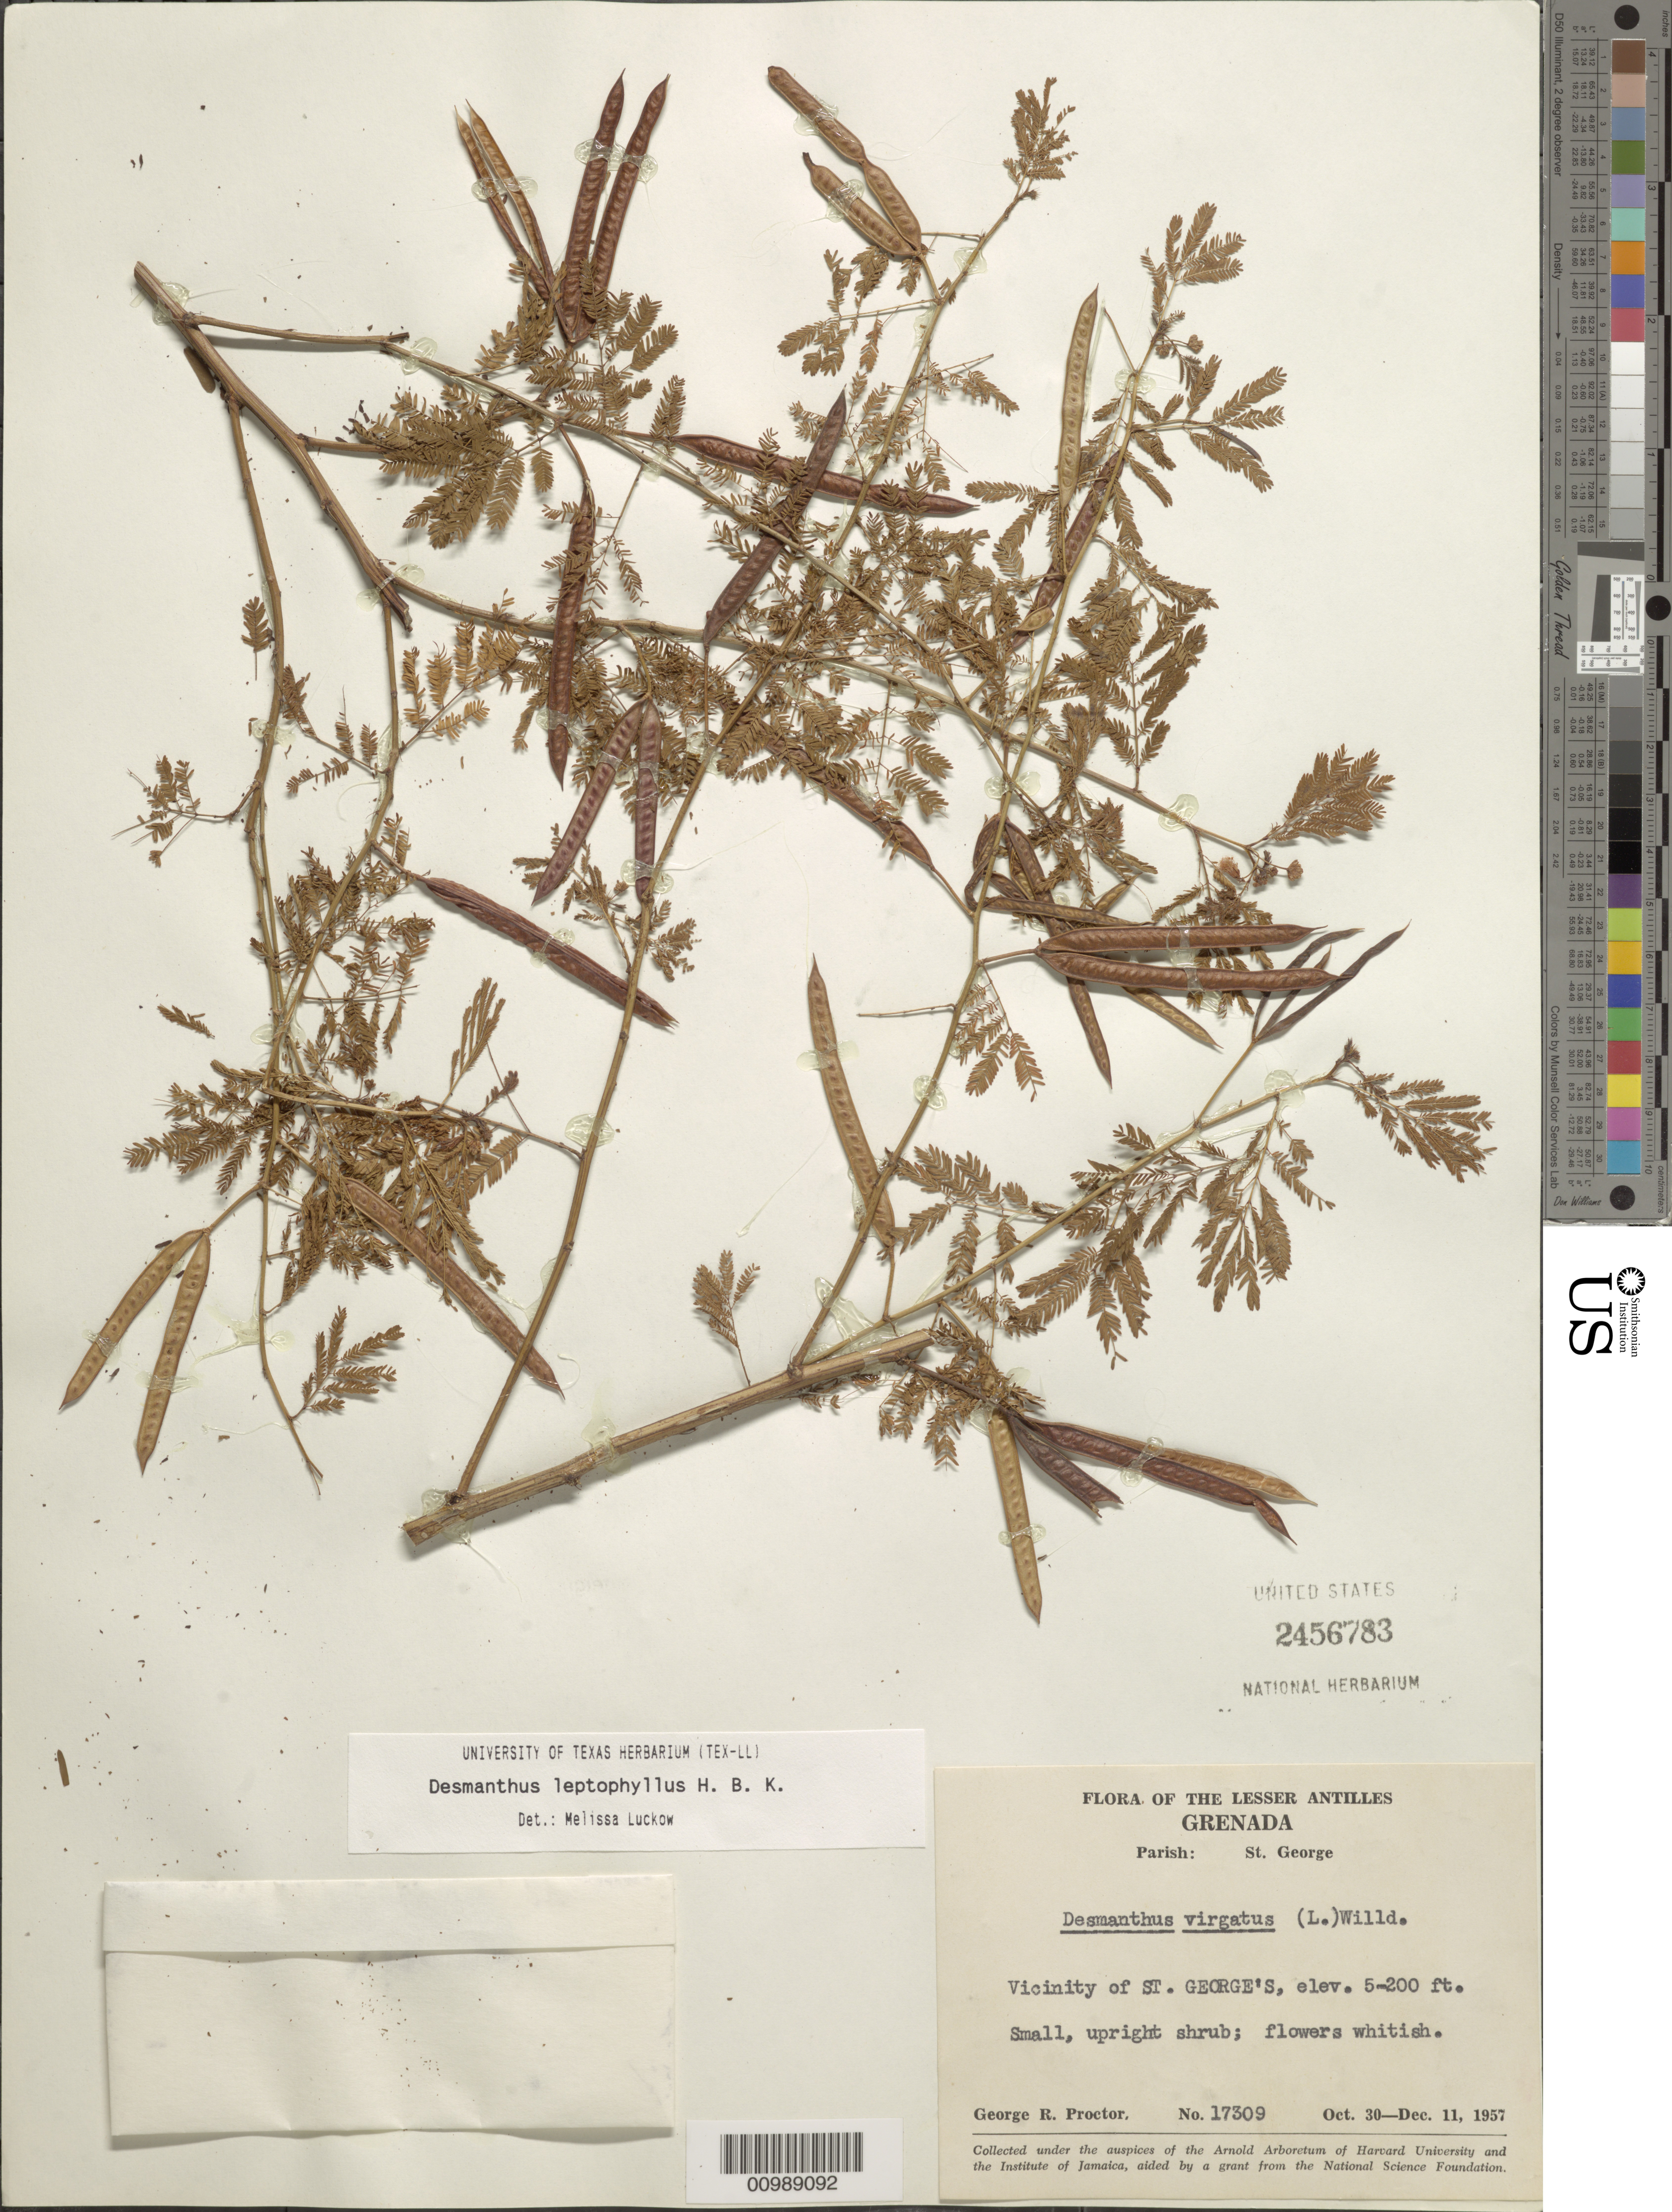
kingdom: Plantae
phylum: Tracheophyta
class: Magnoliopsida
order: Fabales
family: Fabaceae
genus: Desmanthus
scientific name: Desmanthus leptophyllus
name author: Kunth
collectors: G. R. Proctor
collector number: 17309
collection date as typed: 30 Oct 1957 to 11 Dec 1957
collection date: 1957-10-30/1957-12-11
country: Grenada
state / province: Saint George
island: Grenada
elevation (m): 2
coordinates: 0 N, 0 E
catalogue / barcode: US 2456783